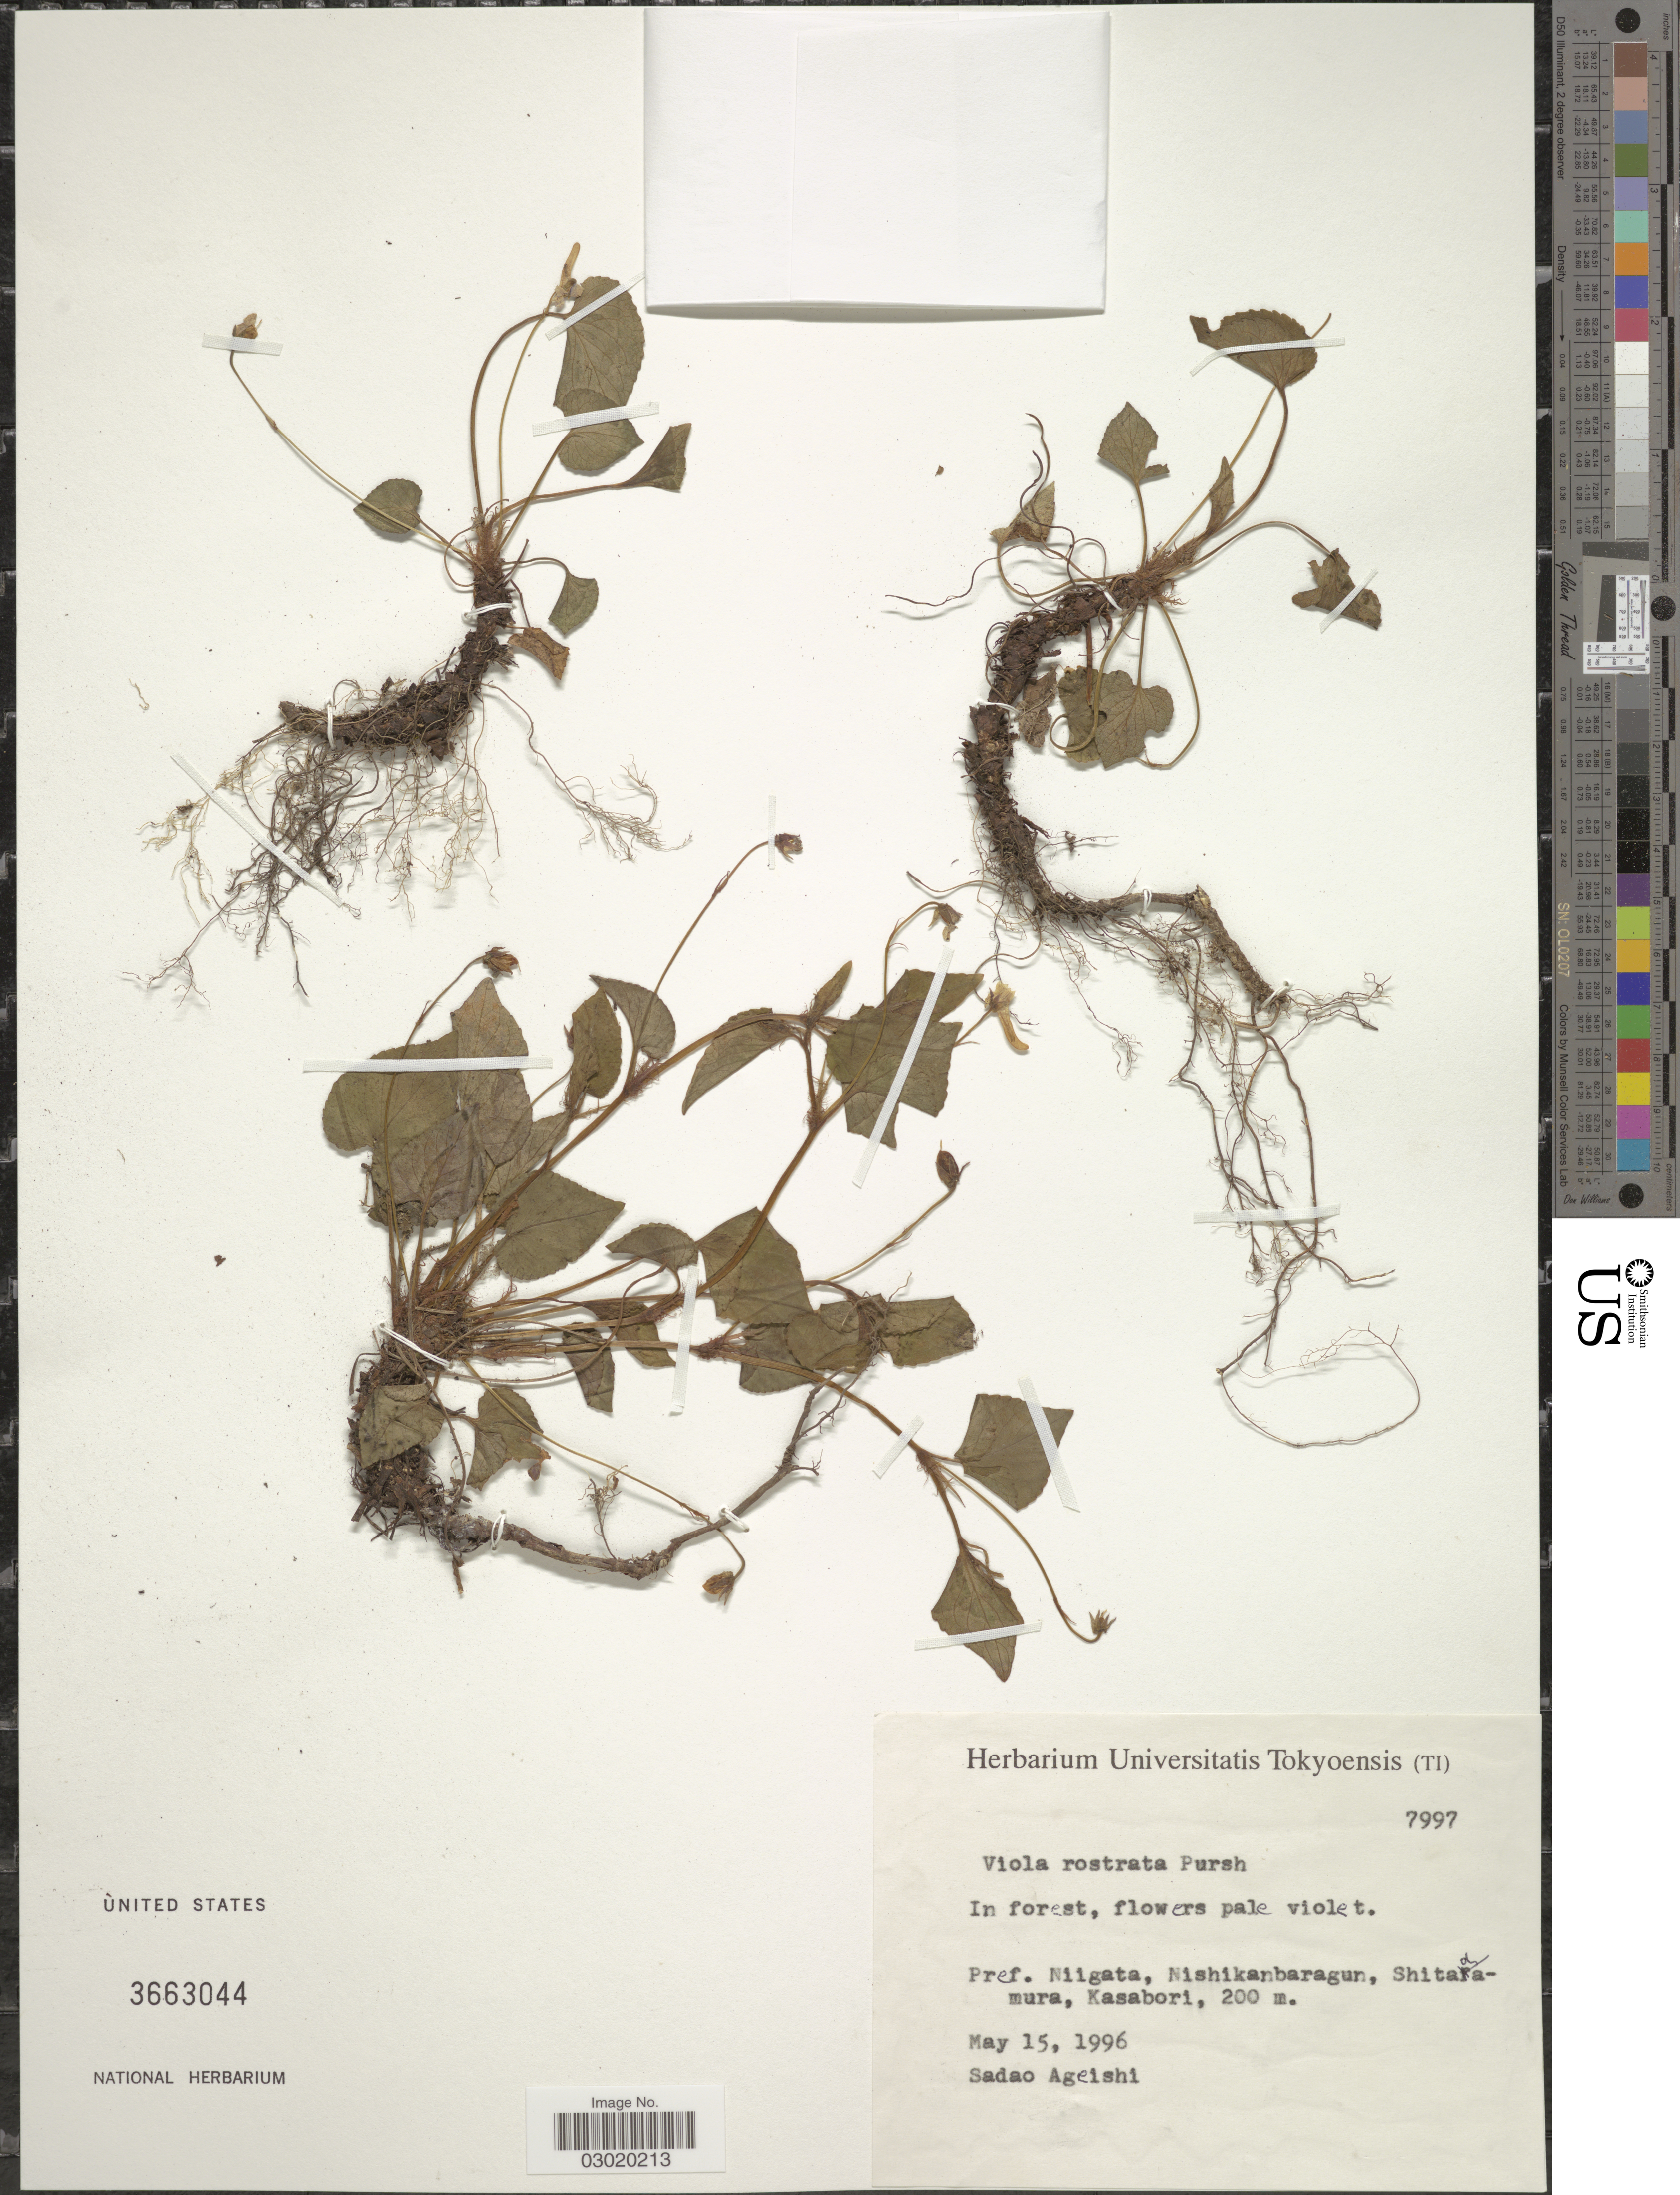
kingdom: Plantae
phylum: Tracheophyta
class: Magnoliopsida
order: Malpighiales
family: Violaceae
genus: Viola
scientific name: Viola rostrata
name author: Pursh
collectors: S. Ageishi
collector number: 7997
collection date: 1996-05-15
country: Japan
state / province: Niigata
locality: Pref. Niigata, Nishikanbaragun, Shitadamura, Kasabori.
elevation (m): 200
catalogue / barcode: US 3663044